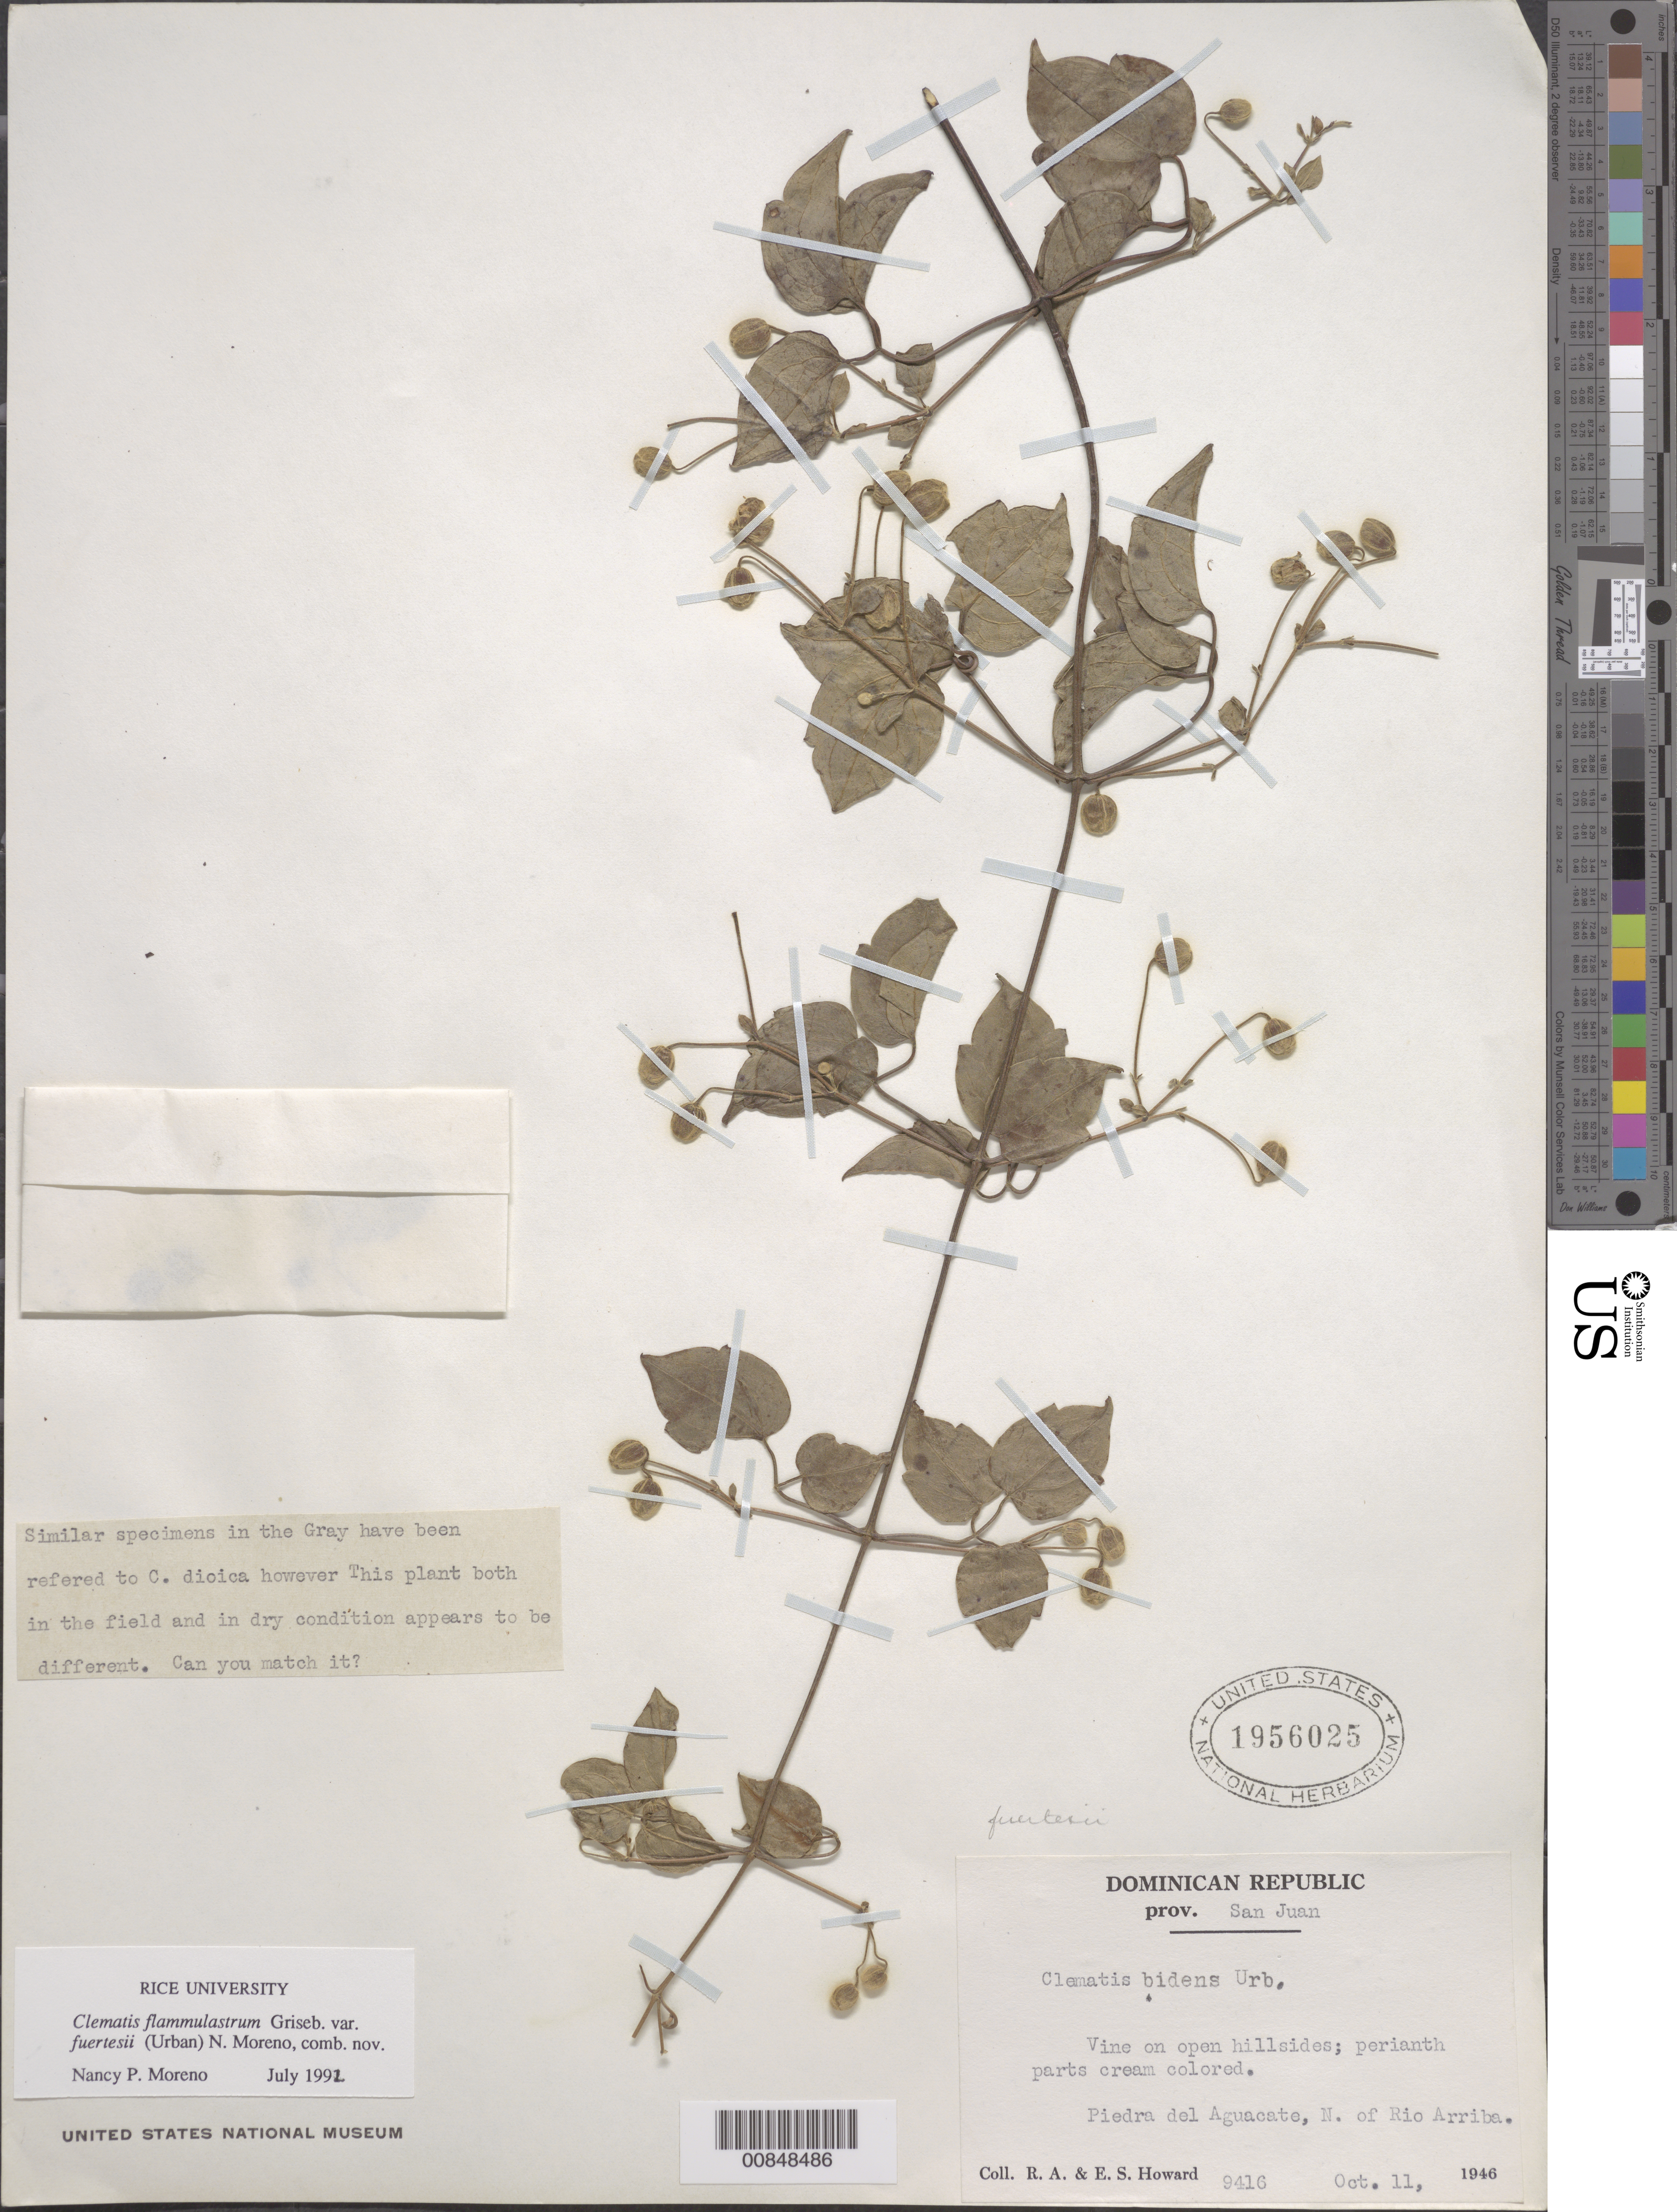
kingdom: Plantae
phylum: Tracheophyta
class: Magnoliopsida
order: Ranunculales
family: Ranunculaceae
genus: Clematis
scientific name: Clematis fuertesii var. fuertesii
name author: Urb.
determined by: Moreno, N. P.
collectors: R. A. Howard & E. S. Howard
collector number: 9416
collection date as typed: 11 Oct 1946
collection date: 1946-10-11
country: Dominican Republic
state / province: San Juan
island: Hispaniola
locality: Piedra del Aguacate, N of Río Arriba.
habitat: On open hillsides.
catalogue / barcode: US 1956025